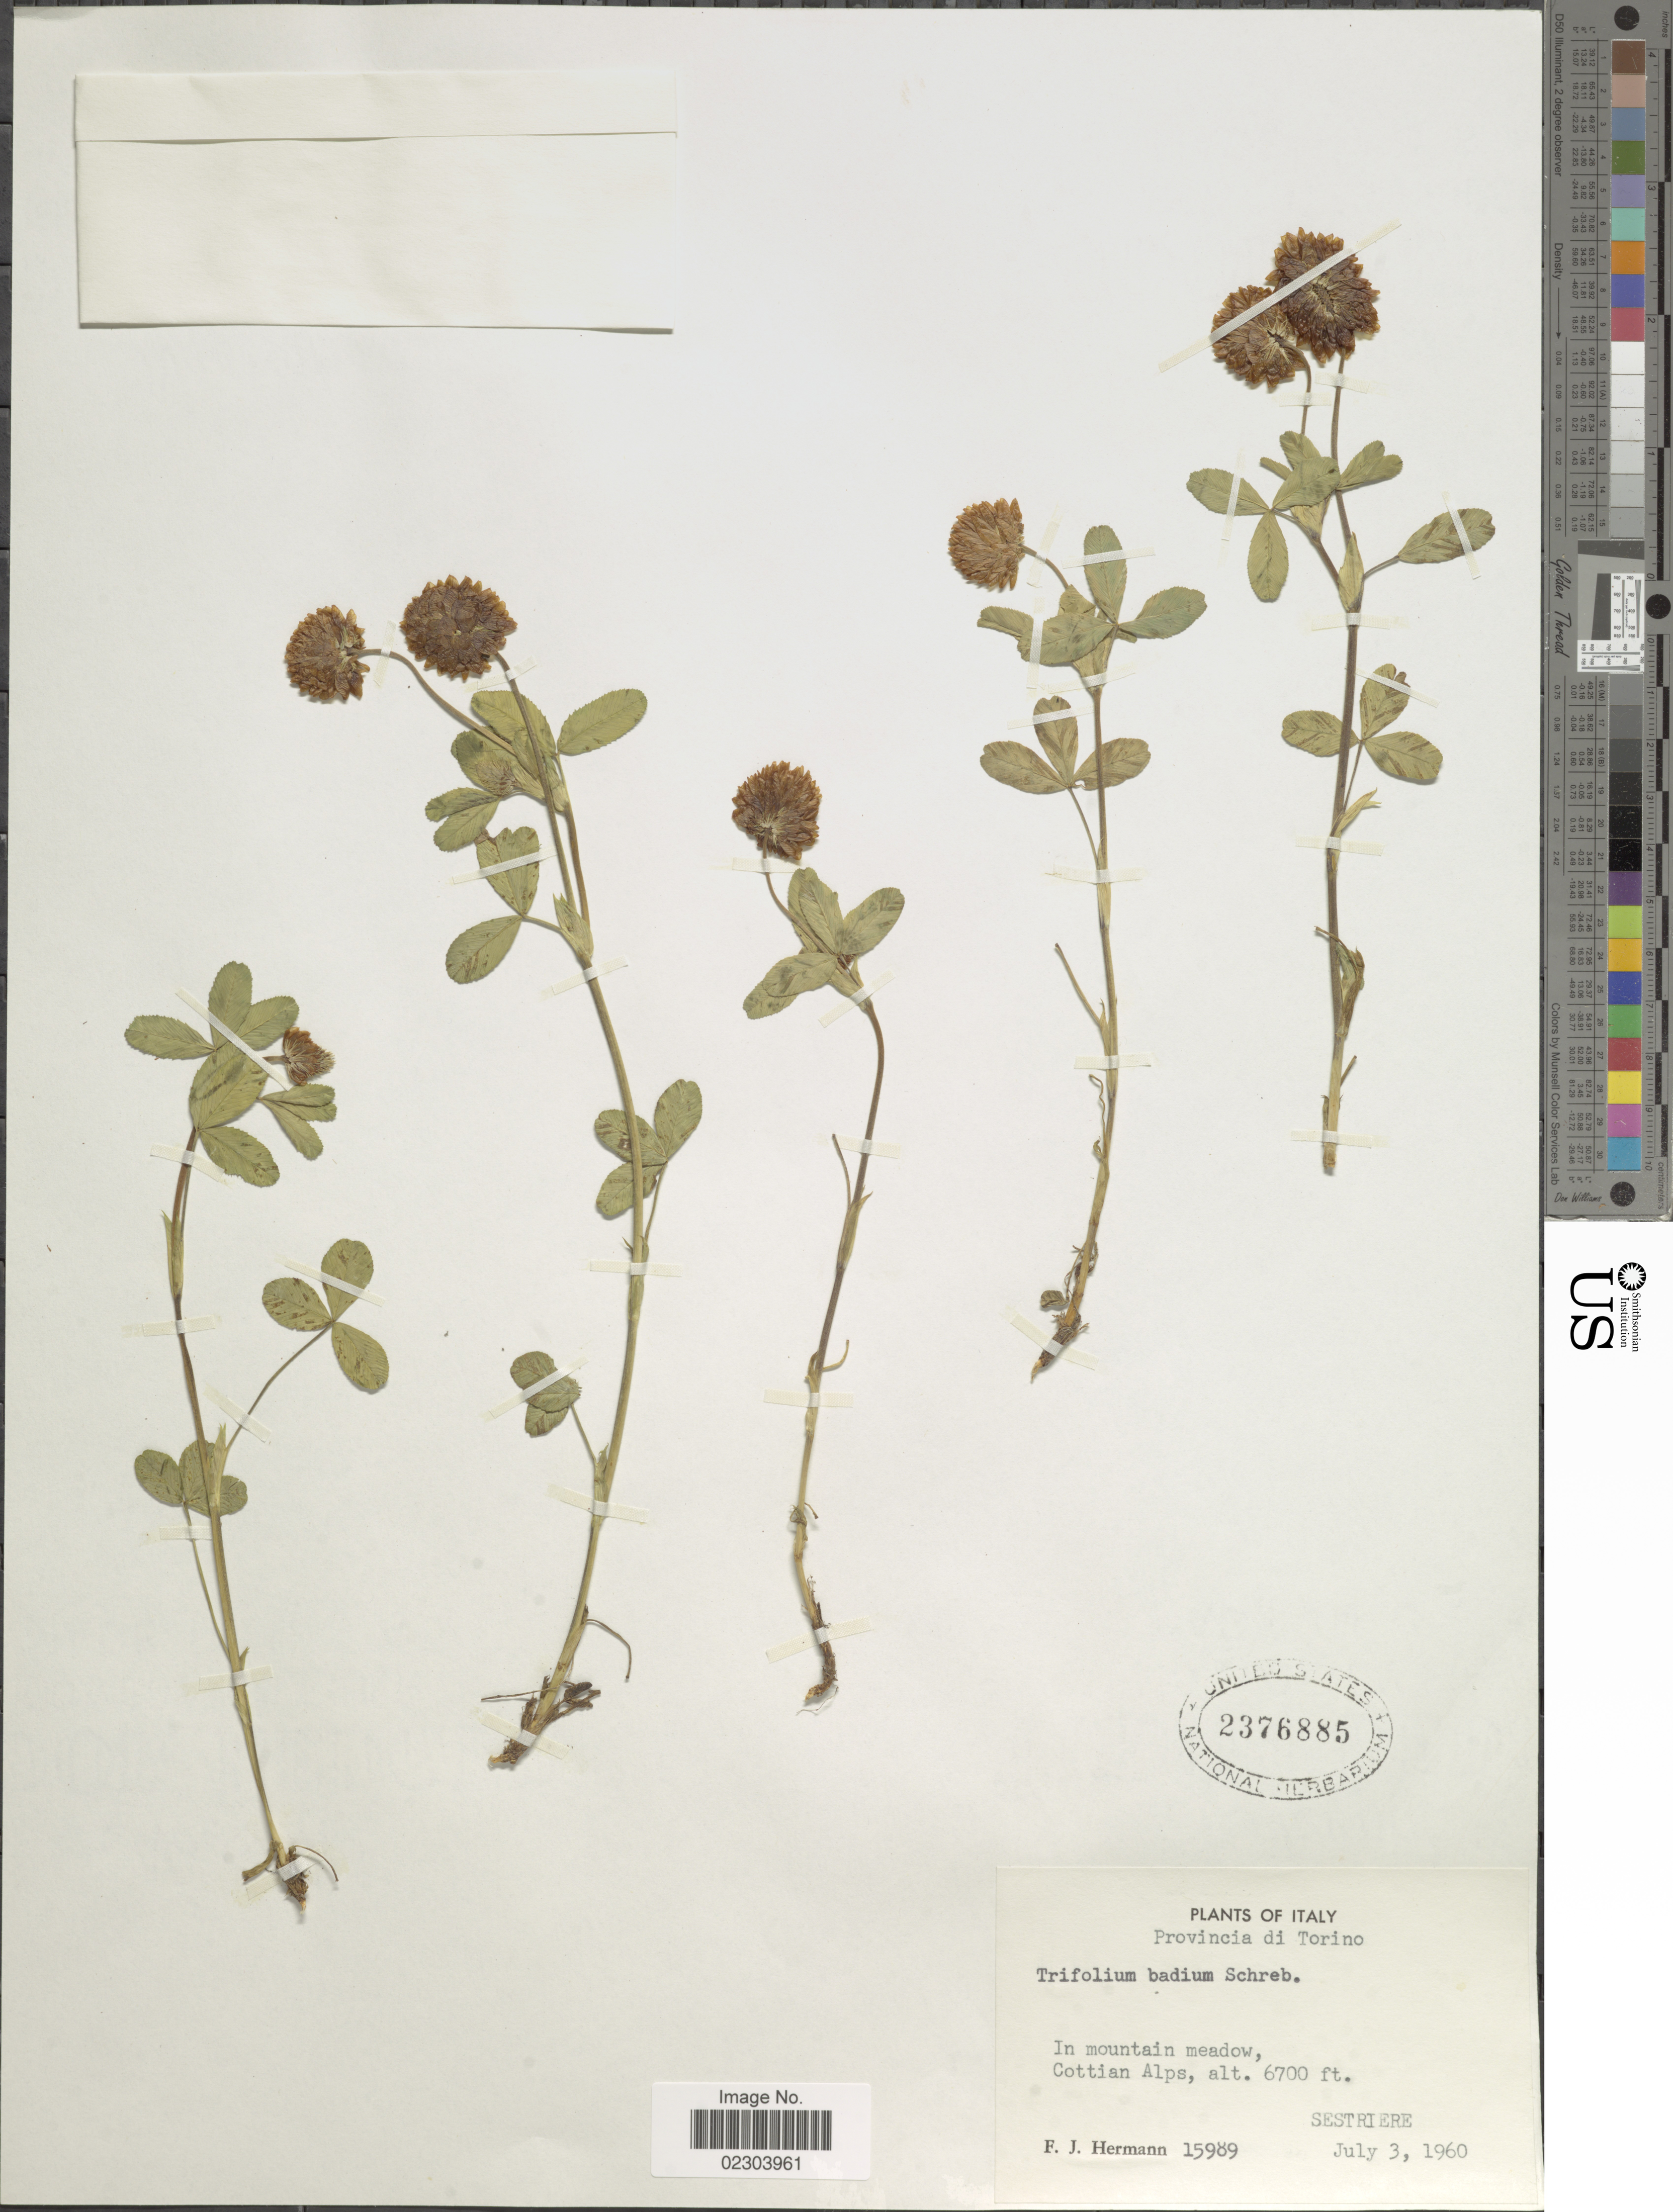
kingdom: Plantae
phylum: Tracheophyta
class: Magnoliopsida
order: Fabales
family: Fabaceae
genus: Trifolium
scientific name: Trifolium badium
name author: Schreb.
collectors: F. J. Hermann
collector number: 15989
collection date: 1960-07-03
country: Italy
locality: Provincia di Torino, in mountain meadow, Cottian Alps, Sestriere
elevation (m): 2042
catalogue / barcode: US 2376885